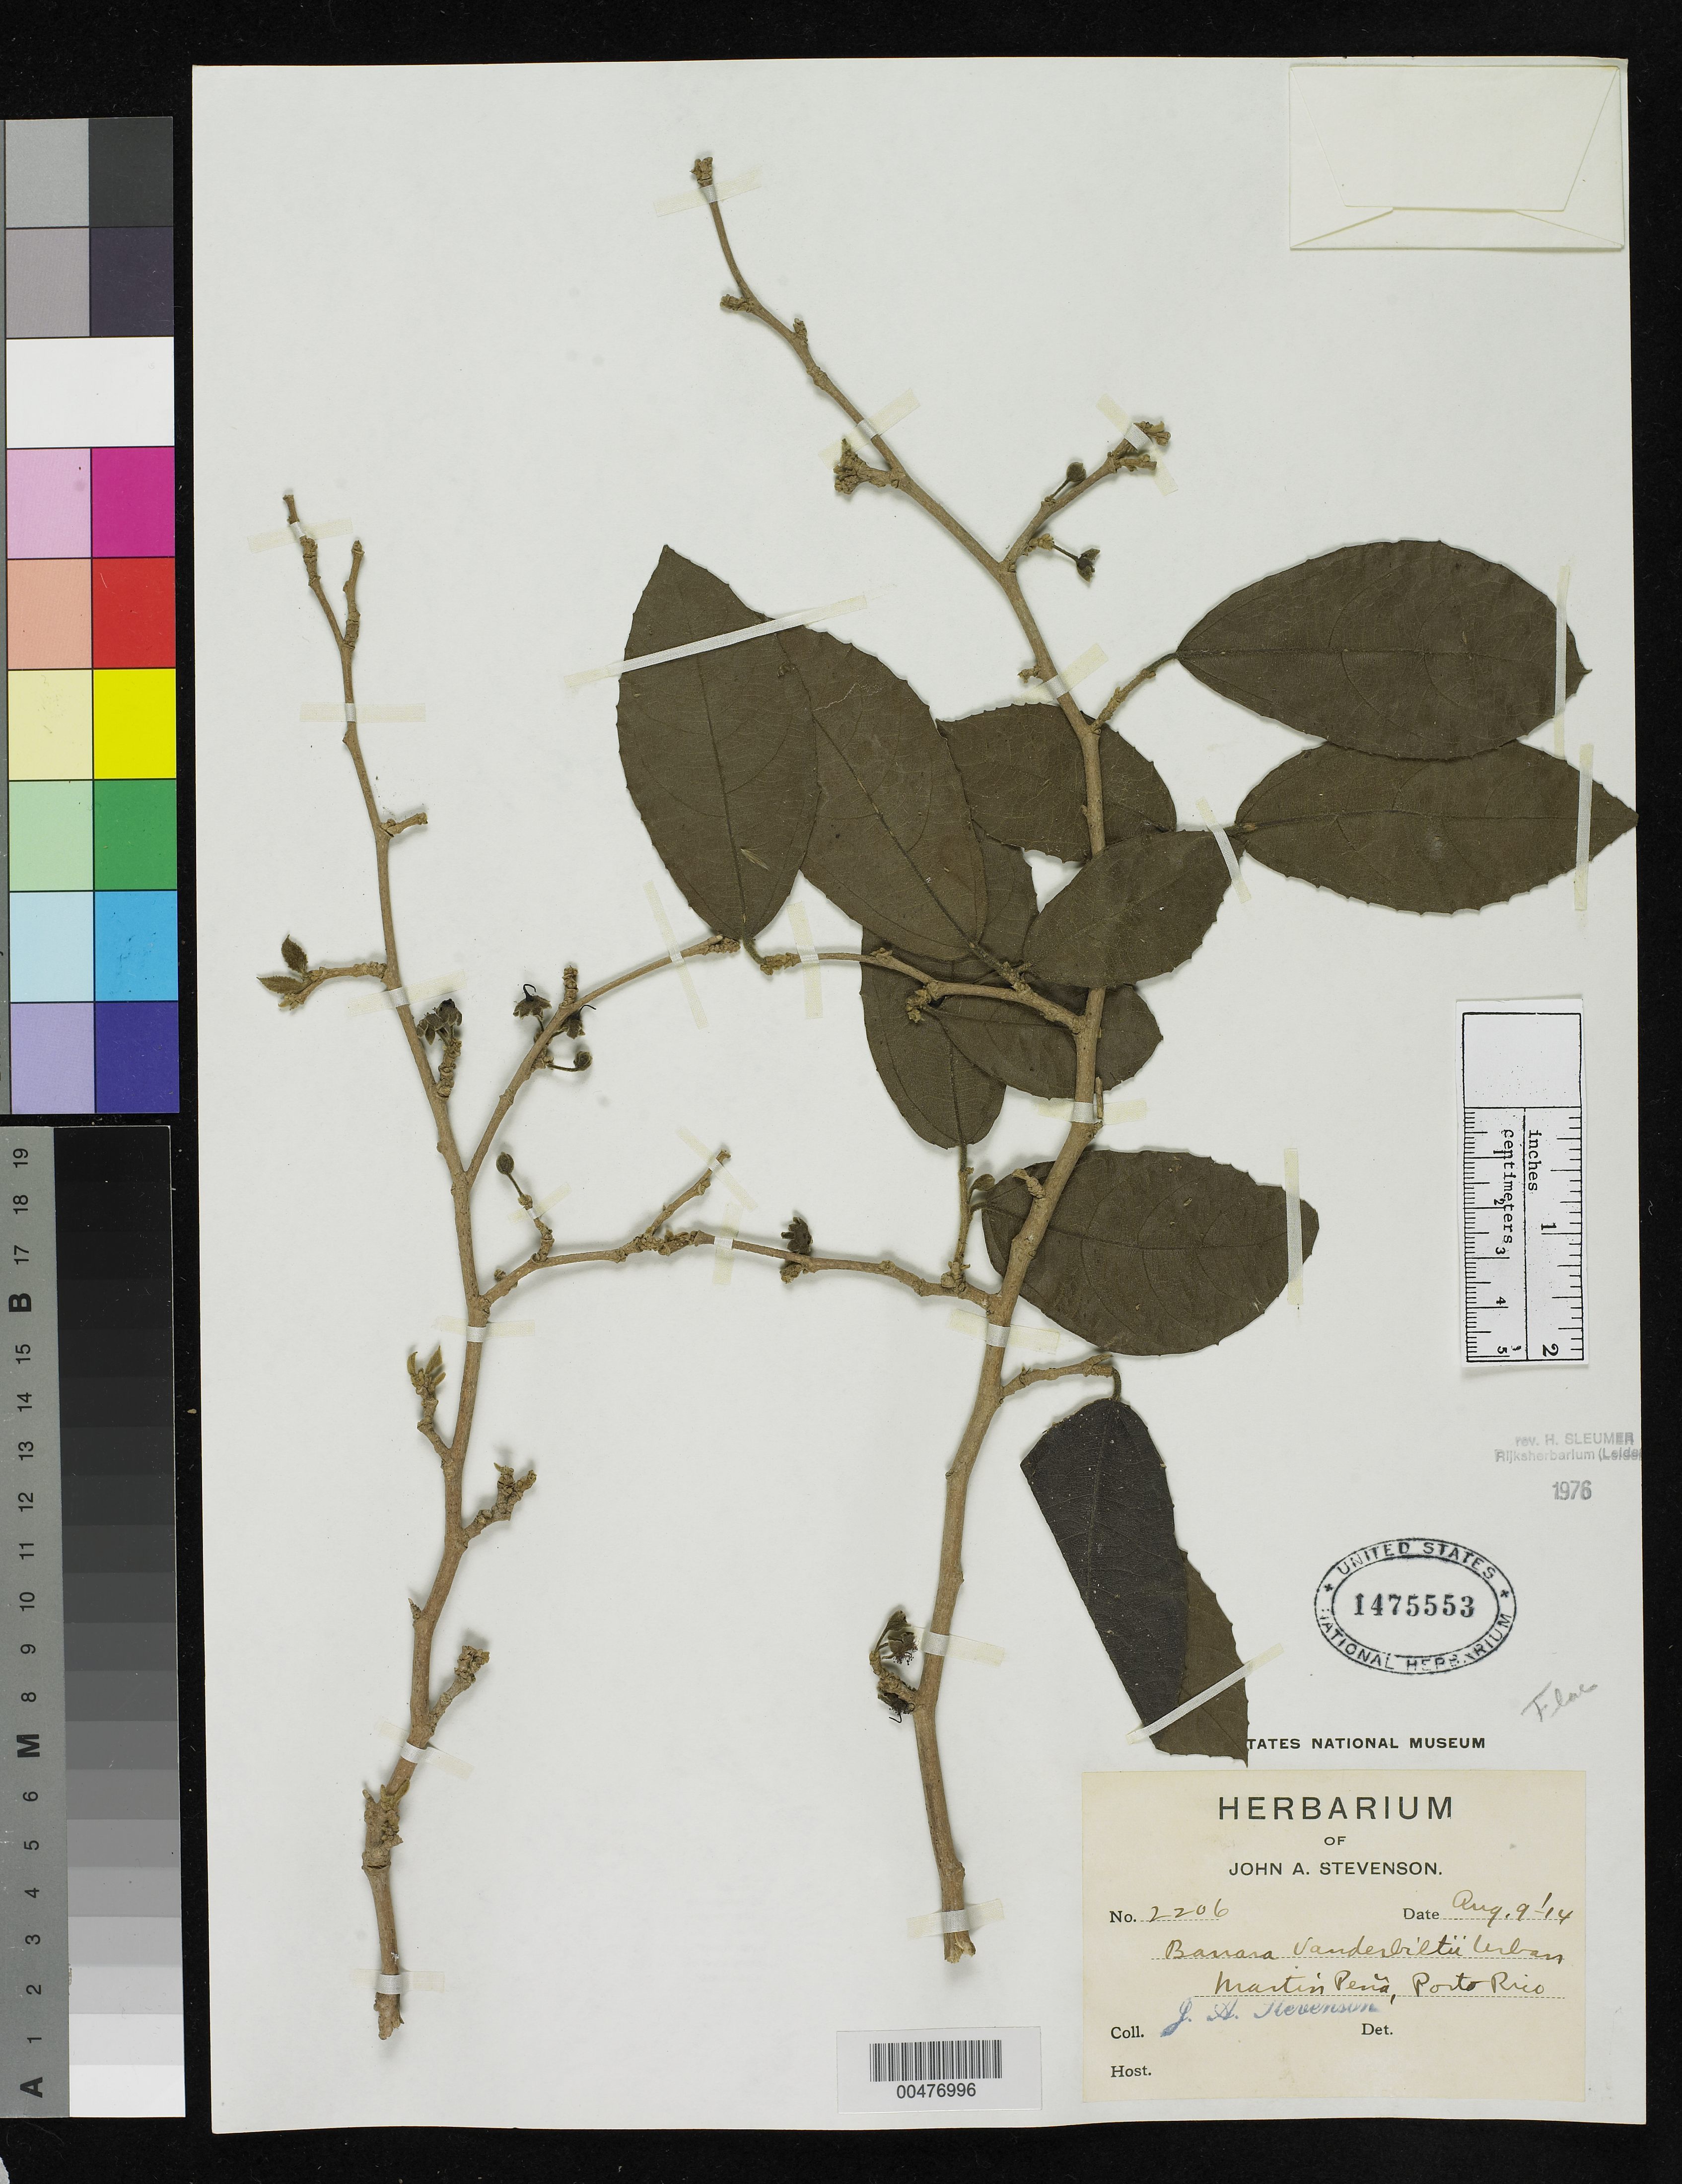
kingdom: Plantae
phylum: Tracheophyta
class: Magnoliopsida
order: Malpighiales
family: Salicaceae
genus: Banara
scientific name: Banara vanderbiltii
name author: Urb.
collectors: J. Stevenson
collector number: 2206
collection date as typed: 09 Aug 1914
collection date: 1914-08-09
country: Puerto Rico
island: Greater Antilles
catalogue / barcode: US 1475553